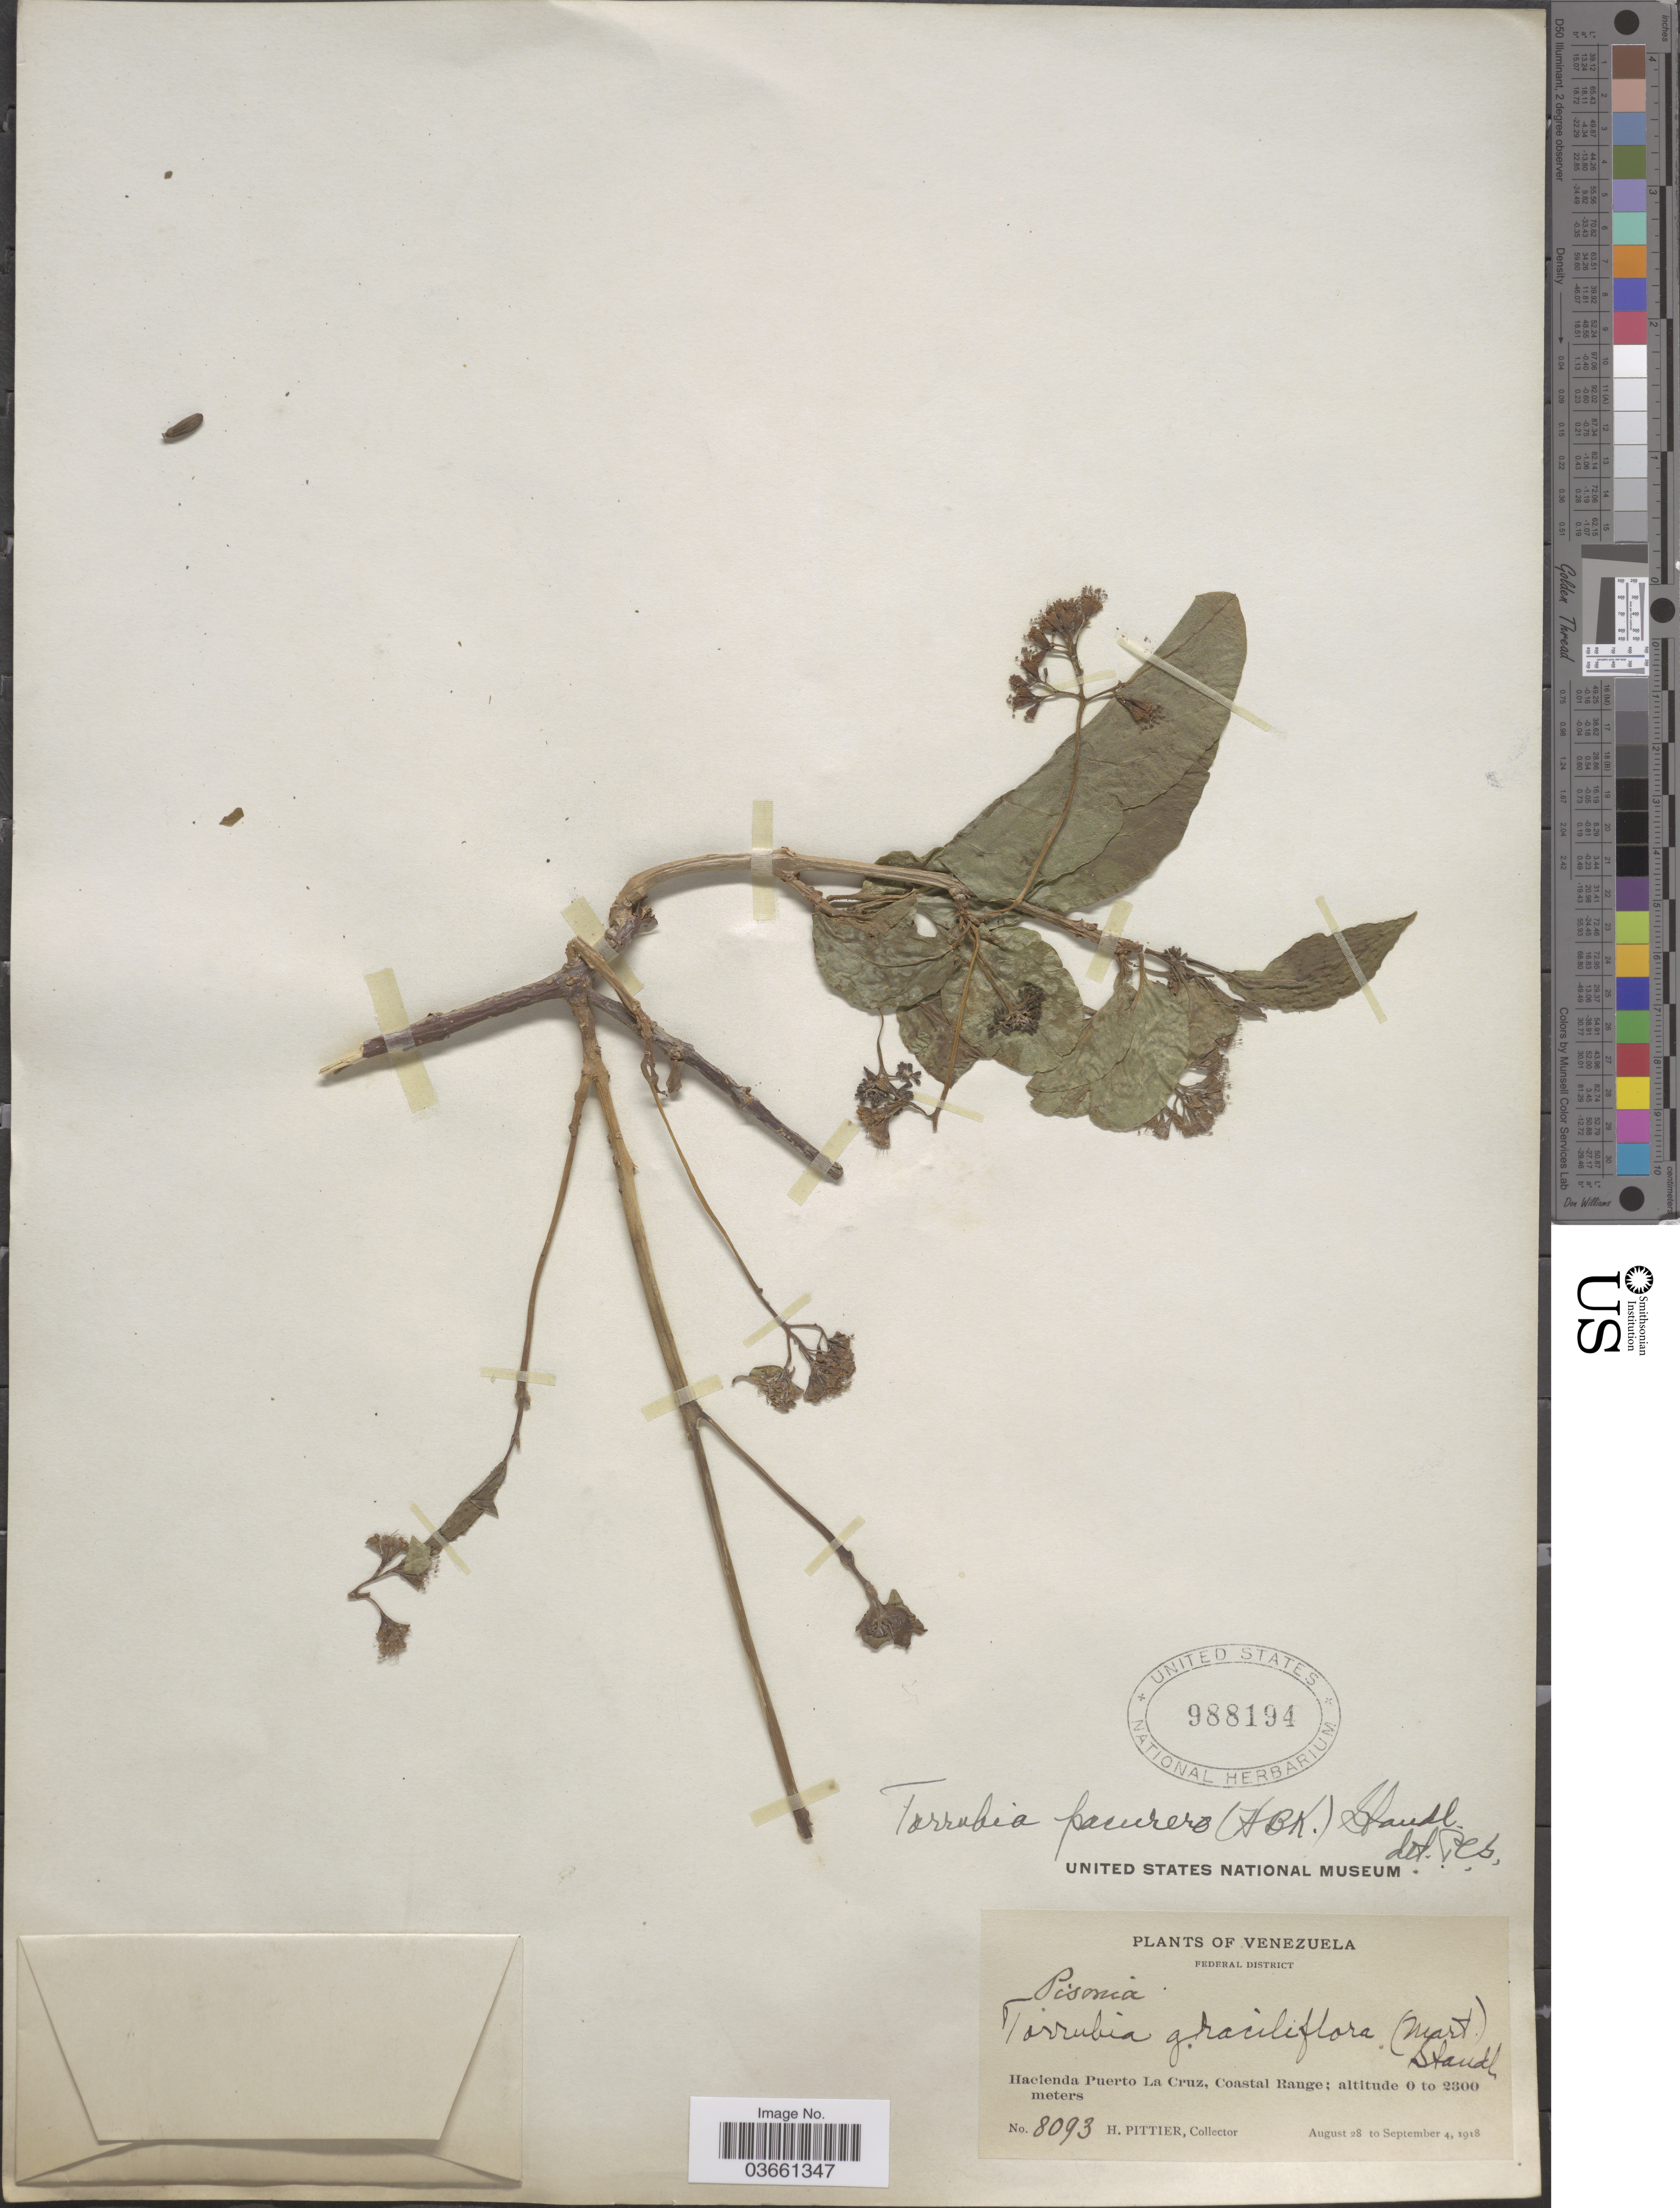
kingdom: Plantae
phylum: Tracheophyta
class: Magnoliopsida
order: Caryophyllales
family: Nyctaginaceae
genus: Guapira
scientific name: Guapira pacurero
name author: (Kunth) Little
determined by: Strong, Mark T., (BOT), Smithsonian Institution - National Museum of Natural History (UNITED STATES)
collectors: H. F. Pittier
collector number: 8093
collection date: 1918-08-28/1918-09-04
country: Venezuela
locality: Federal District. Hacienda Puerto La Cruz, Coastal Range.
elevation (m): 0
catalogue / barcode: US 988194